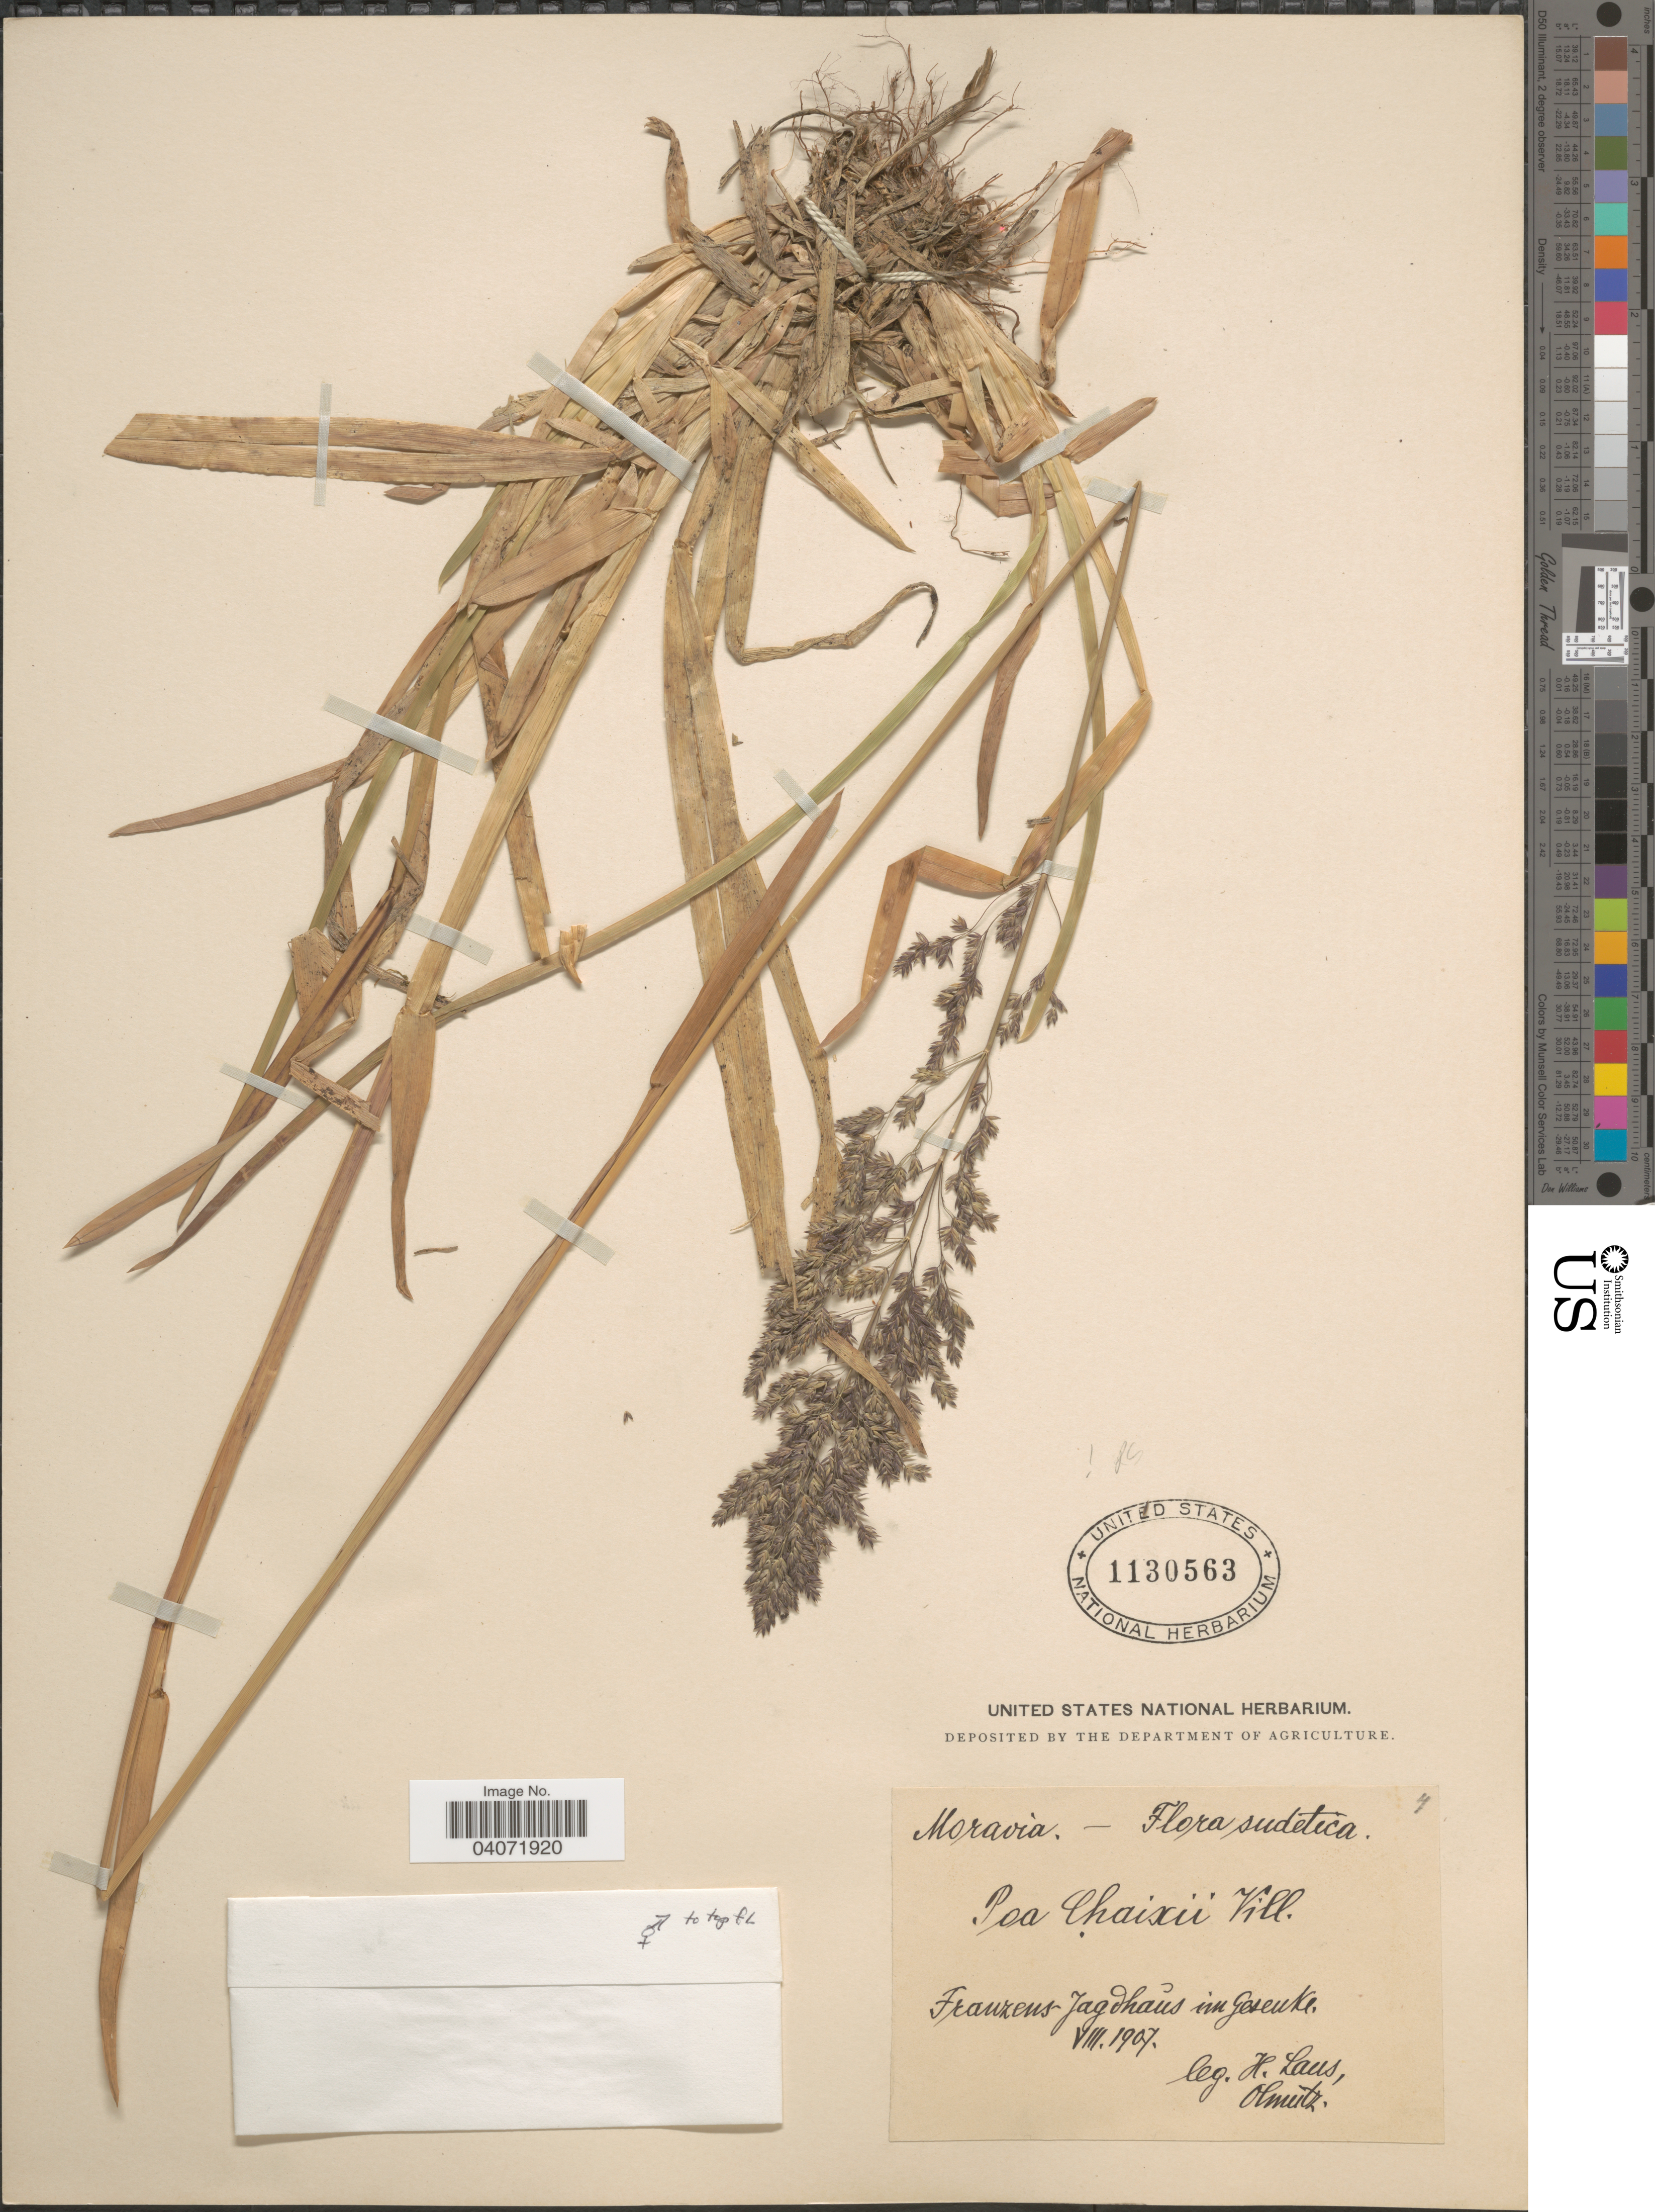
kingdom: Plantae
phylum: Tracheophyta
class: Liliopsida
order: Poales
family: Poaceae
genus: Poa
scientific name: Poa chaixii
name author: Vill.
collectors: H. Laus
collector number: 4?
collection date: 1907-08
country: Czechia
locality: Moravia. Sudetica. Franzens Jagdhaus im Gesenke.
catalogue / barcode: US 1130563